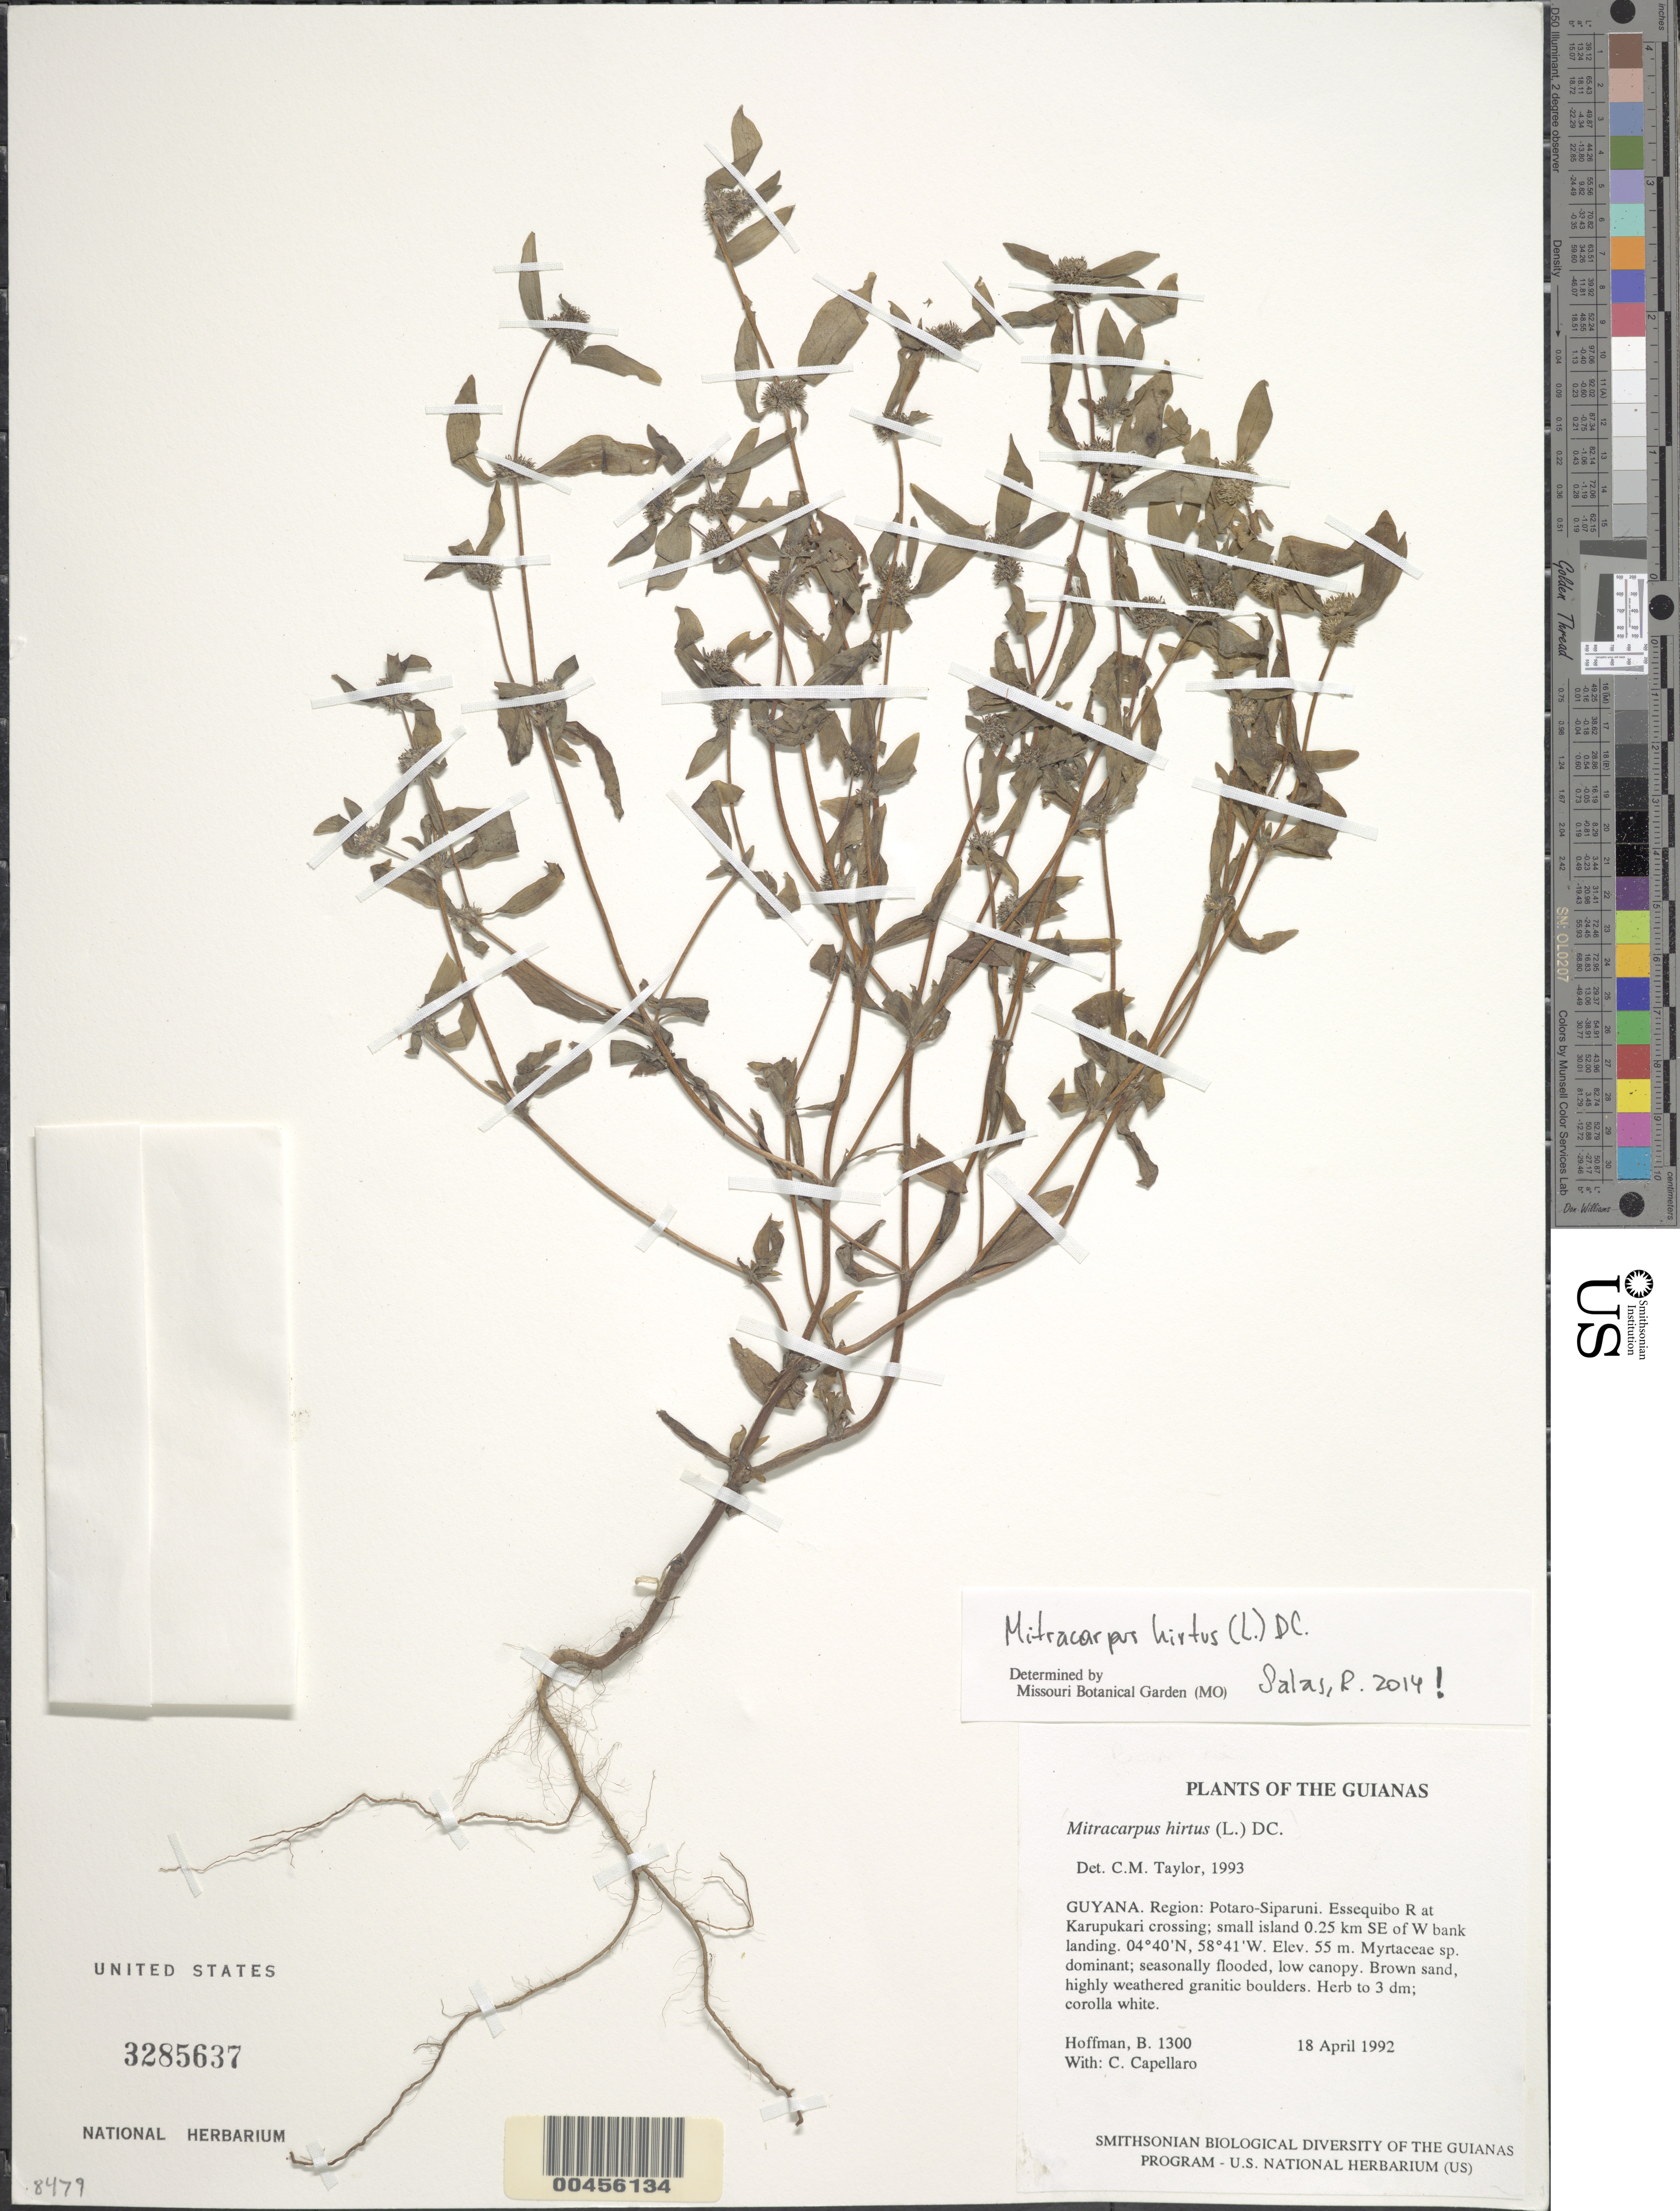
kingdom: Plantae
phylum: Tracheophyta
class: Magnoliopsida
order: Gentianales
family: Rubiaceae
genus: Mitracarpus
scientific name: Mitracarpus hirtus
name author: (L.) DC.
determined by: Salas, R.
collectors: B. Hoffman & C. Capellaro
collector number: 1300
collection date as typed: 18 April 1992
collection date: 1992-04-18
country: Guyana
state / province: Potaro-Siparuni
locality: Essequibo River at Karupukari crossing; beach on Indian House island, 1 km N. Iwokrama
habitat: Myrtaceae sp. dominant; seasonally flooded, low canopy. Brown sand, highly weathered granitic boulders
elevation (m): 55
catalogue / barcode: US 3285637